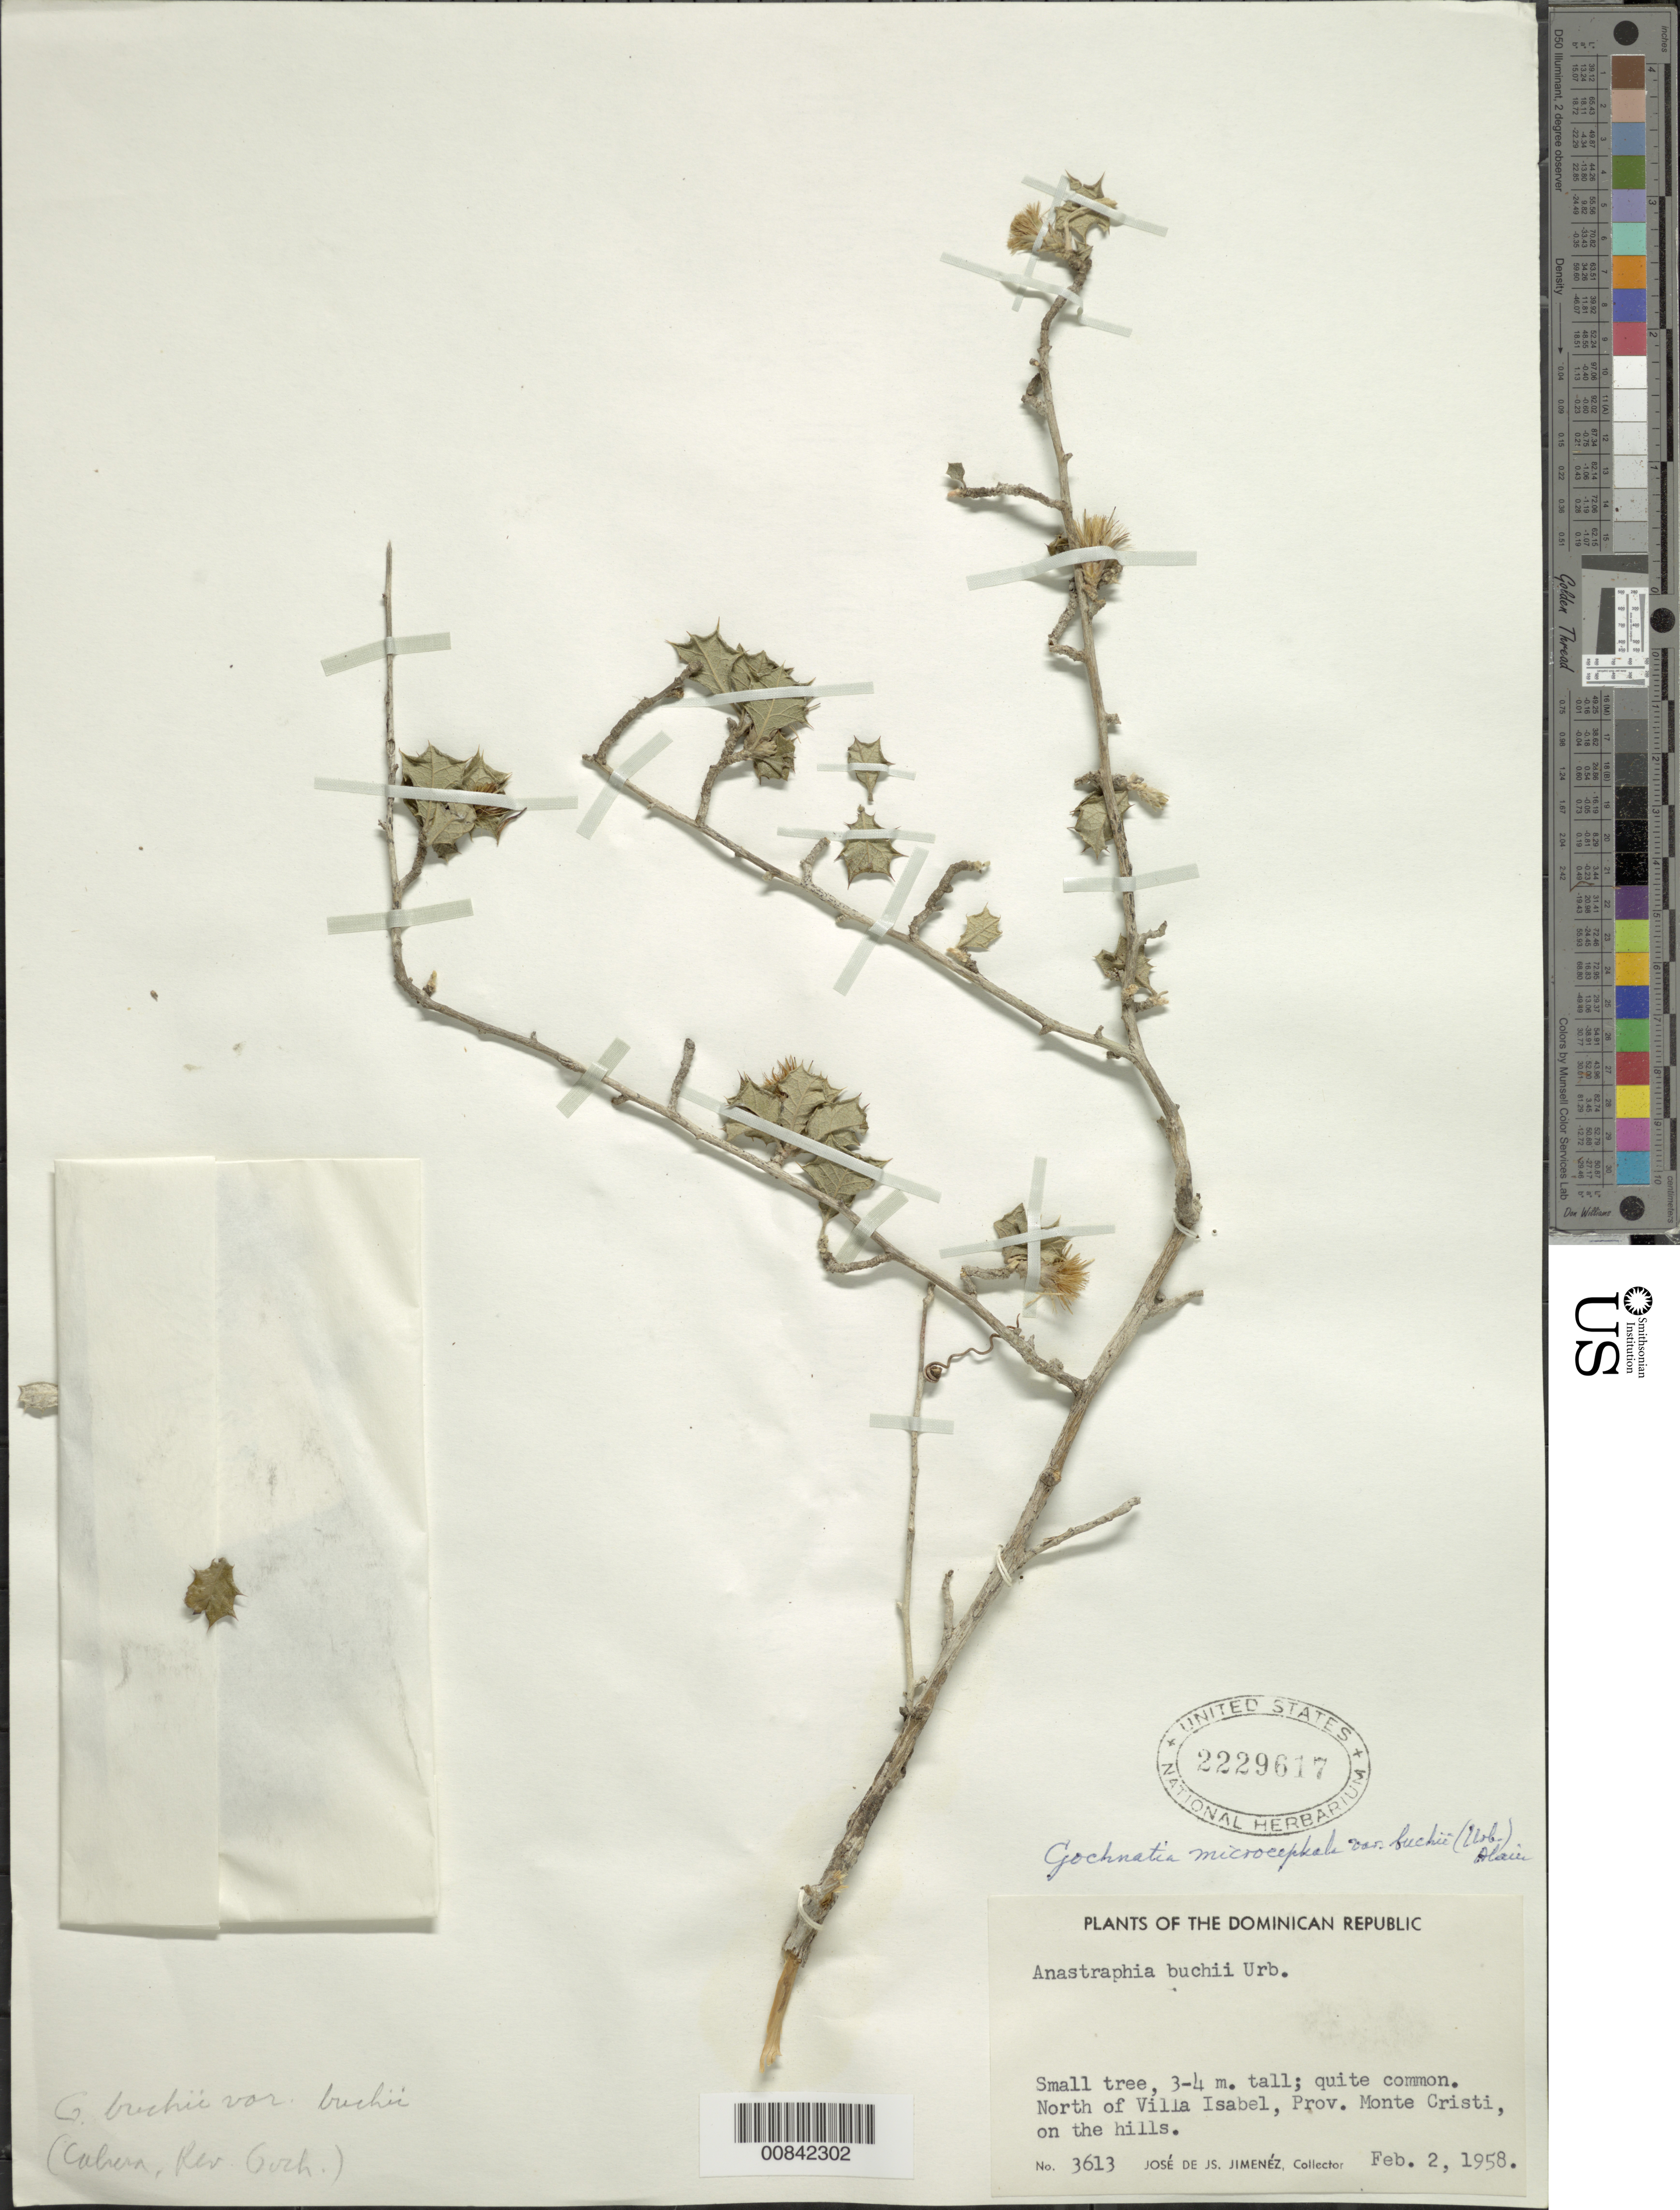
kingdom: Plantae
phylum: Tracheophyta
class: Magnoliopsida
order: Asterales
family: Asteraceae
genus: Anastraphia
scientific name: Anastraphia buchii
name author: Urb.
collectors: J. J. Jiménez Almonte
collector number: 3613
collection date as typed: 02 Feb 1958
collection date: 1958-02-02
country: Dominican Republic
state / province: Monte Cristi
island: Hispaniola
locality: N or Villa Isabel, on the hills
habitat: Hillside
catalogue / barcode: US 2229617